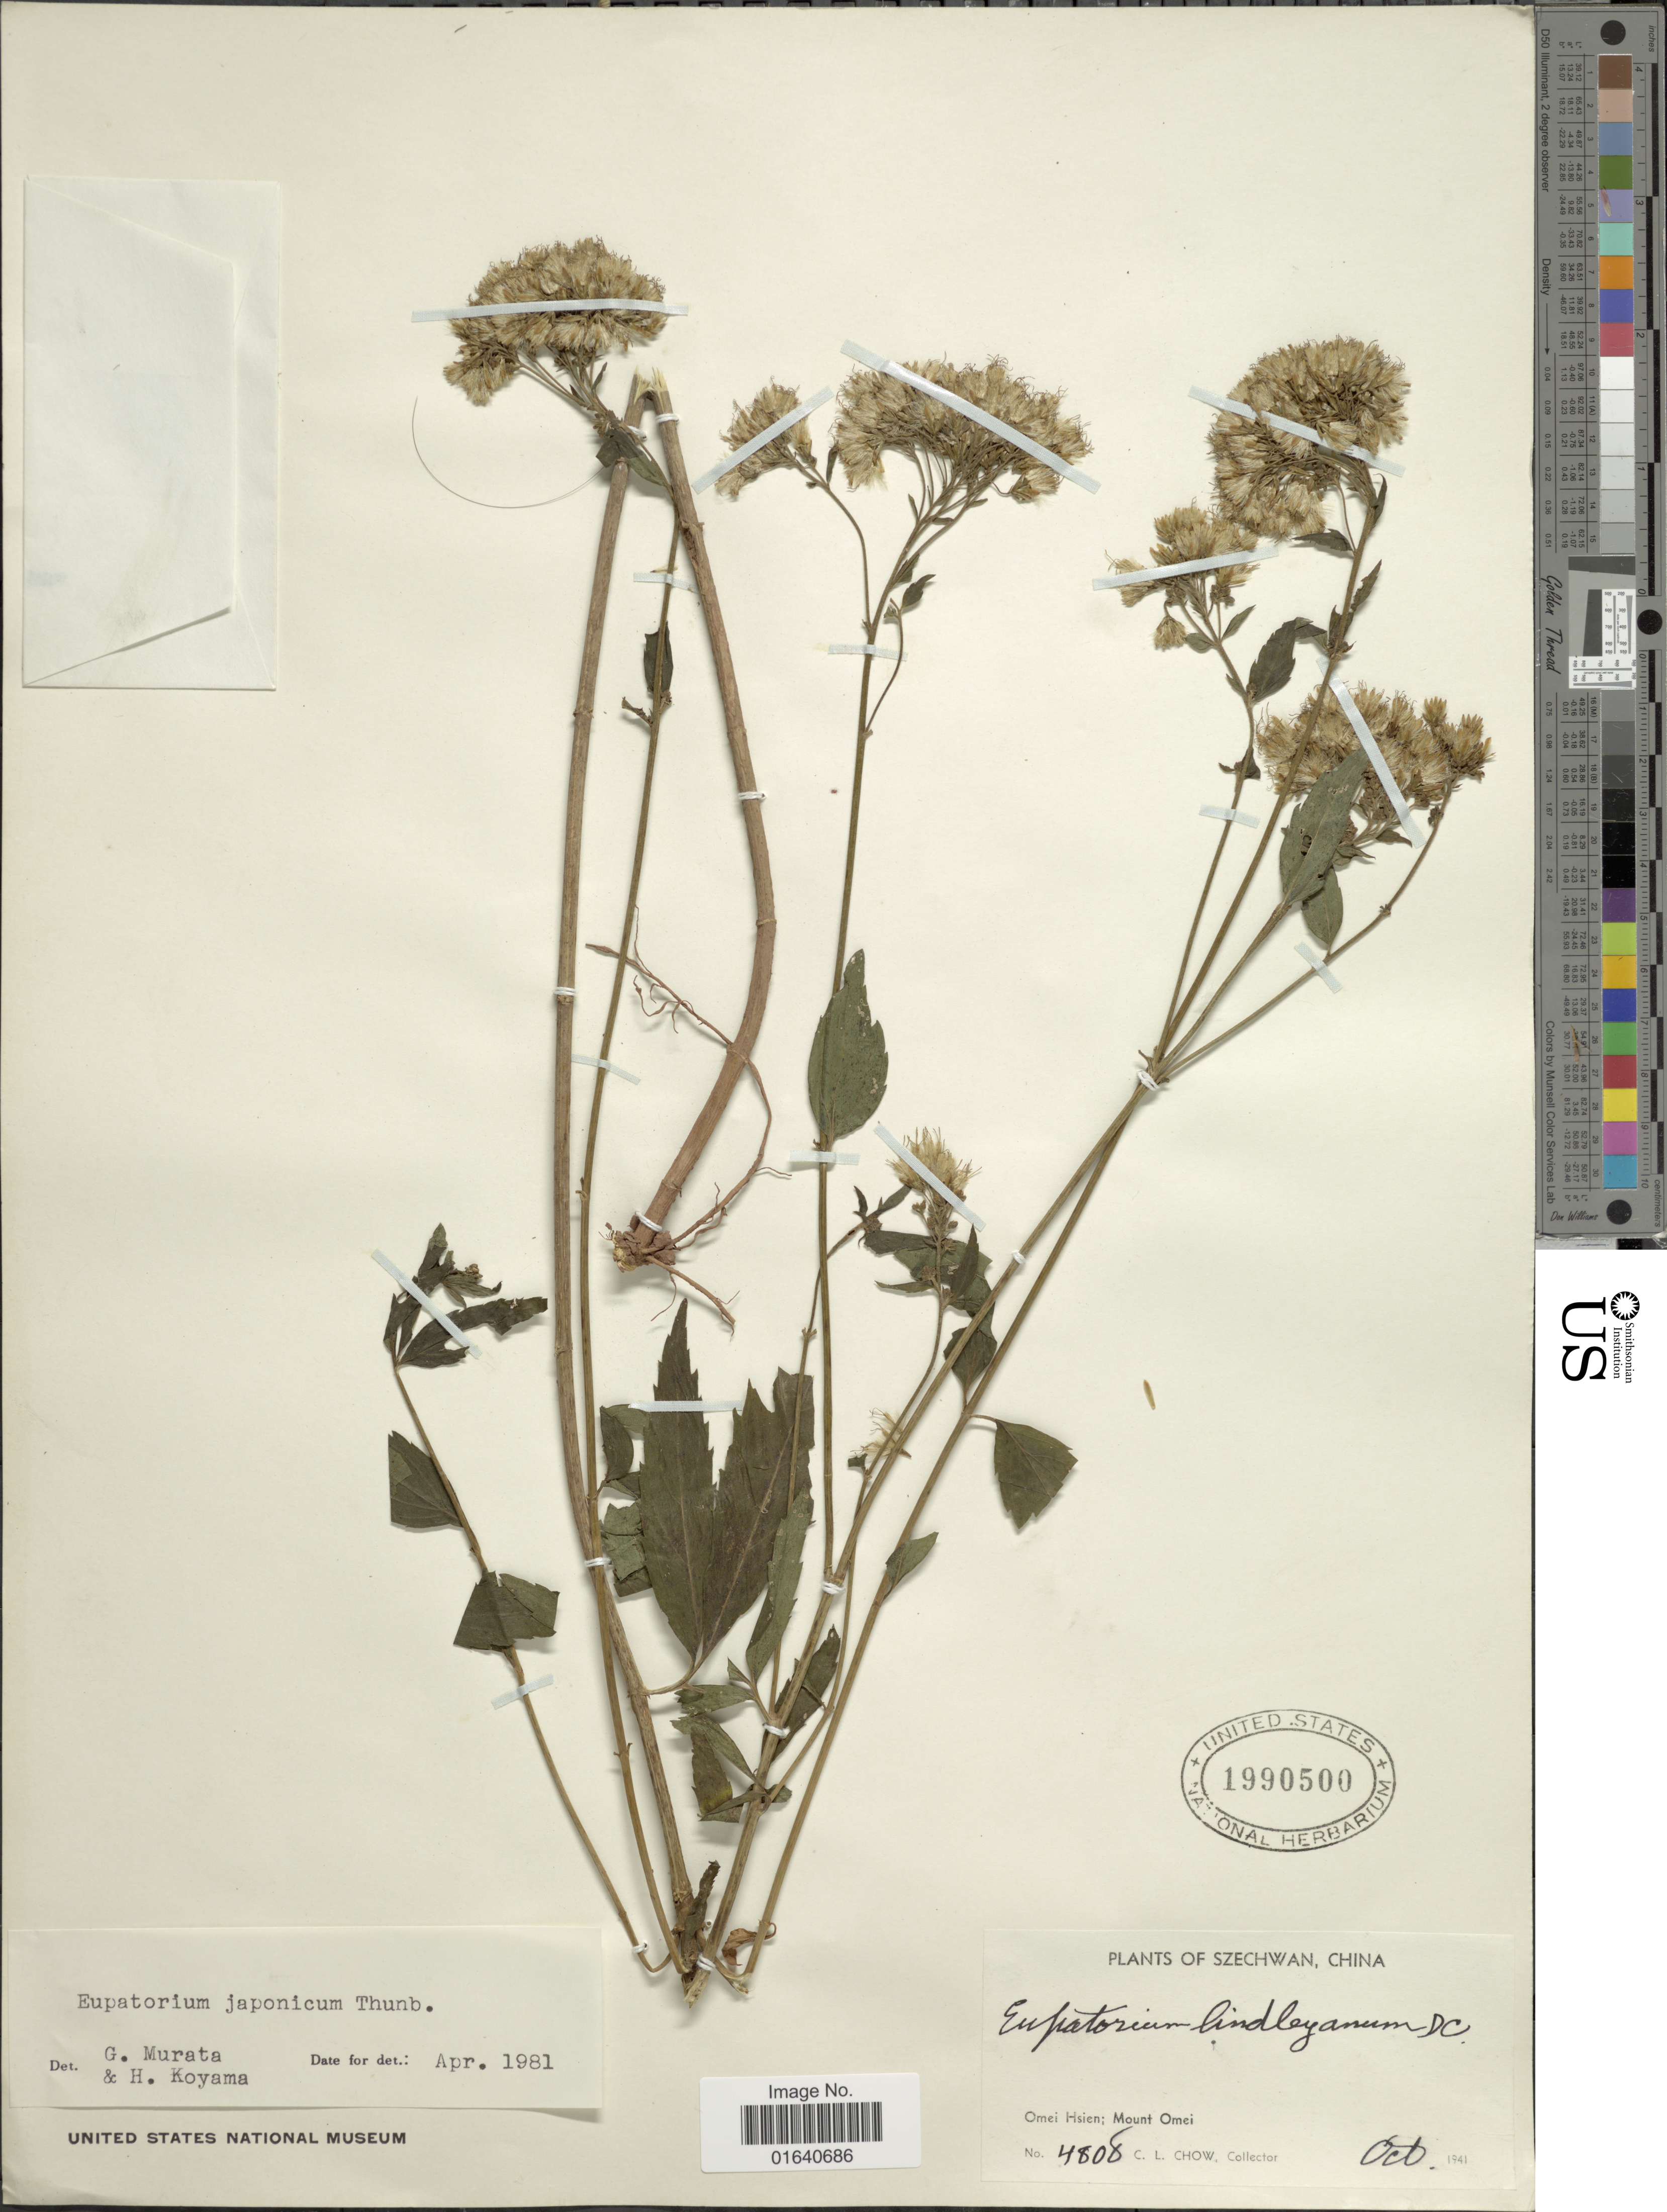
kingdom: Plantae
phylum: Tracheophyta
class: Magnoliopsida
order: Asterales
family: Asteraceae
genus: Eupatorium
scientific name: Eupatorium japonicum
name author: Thunb.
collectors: C. Chow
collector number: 4808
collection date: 1941-10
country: China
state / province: Sichuan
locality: Szechwan, Omei Hsien; Mount Omei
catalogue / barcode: US 1990500